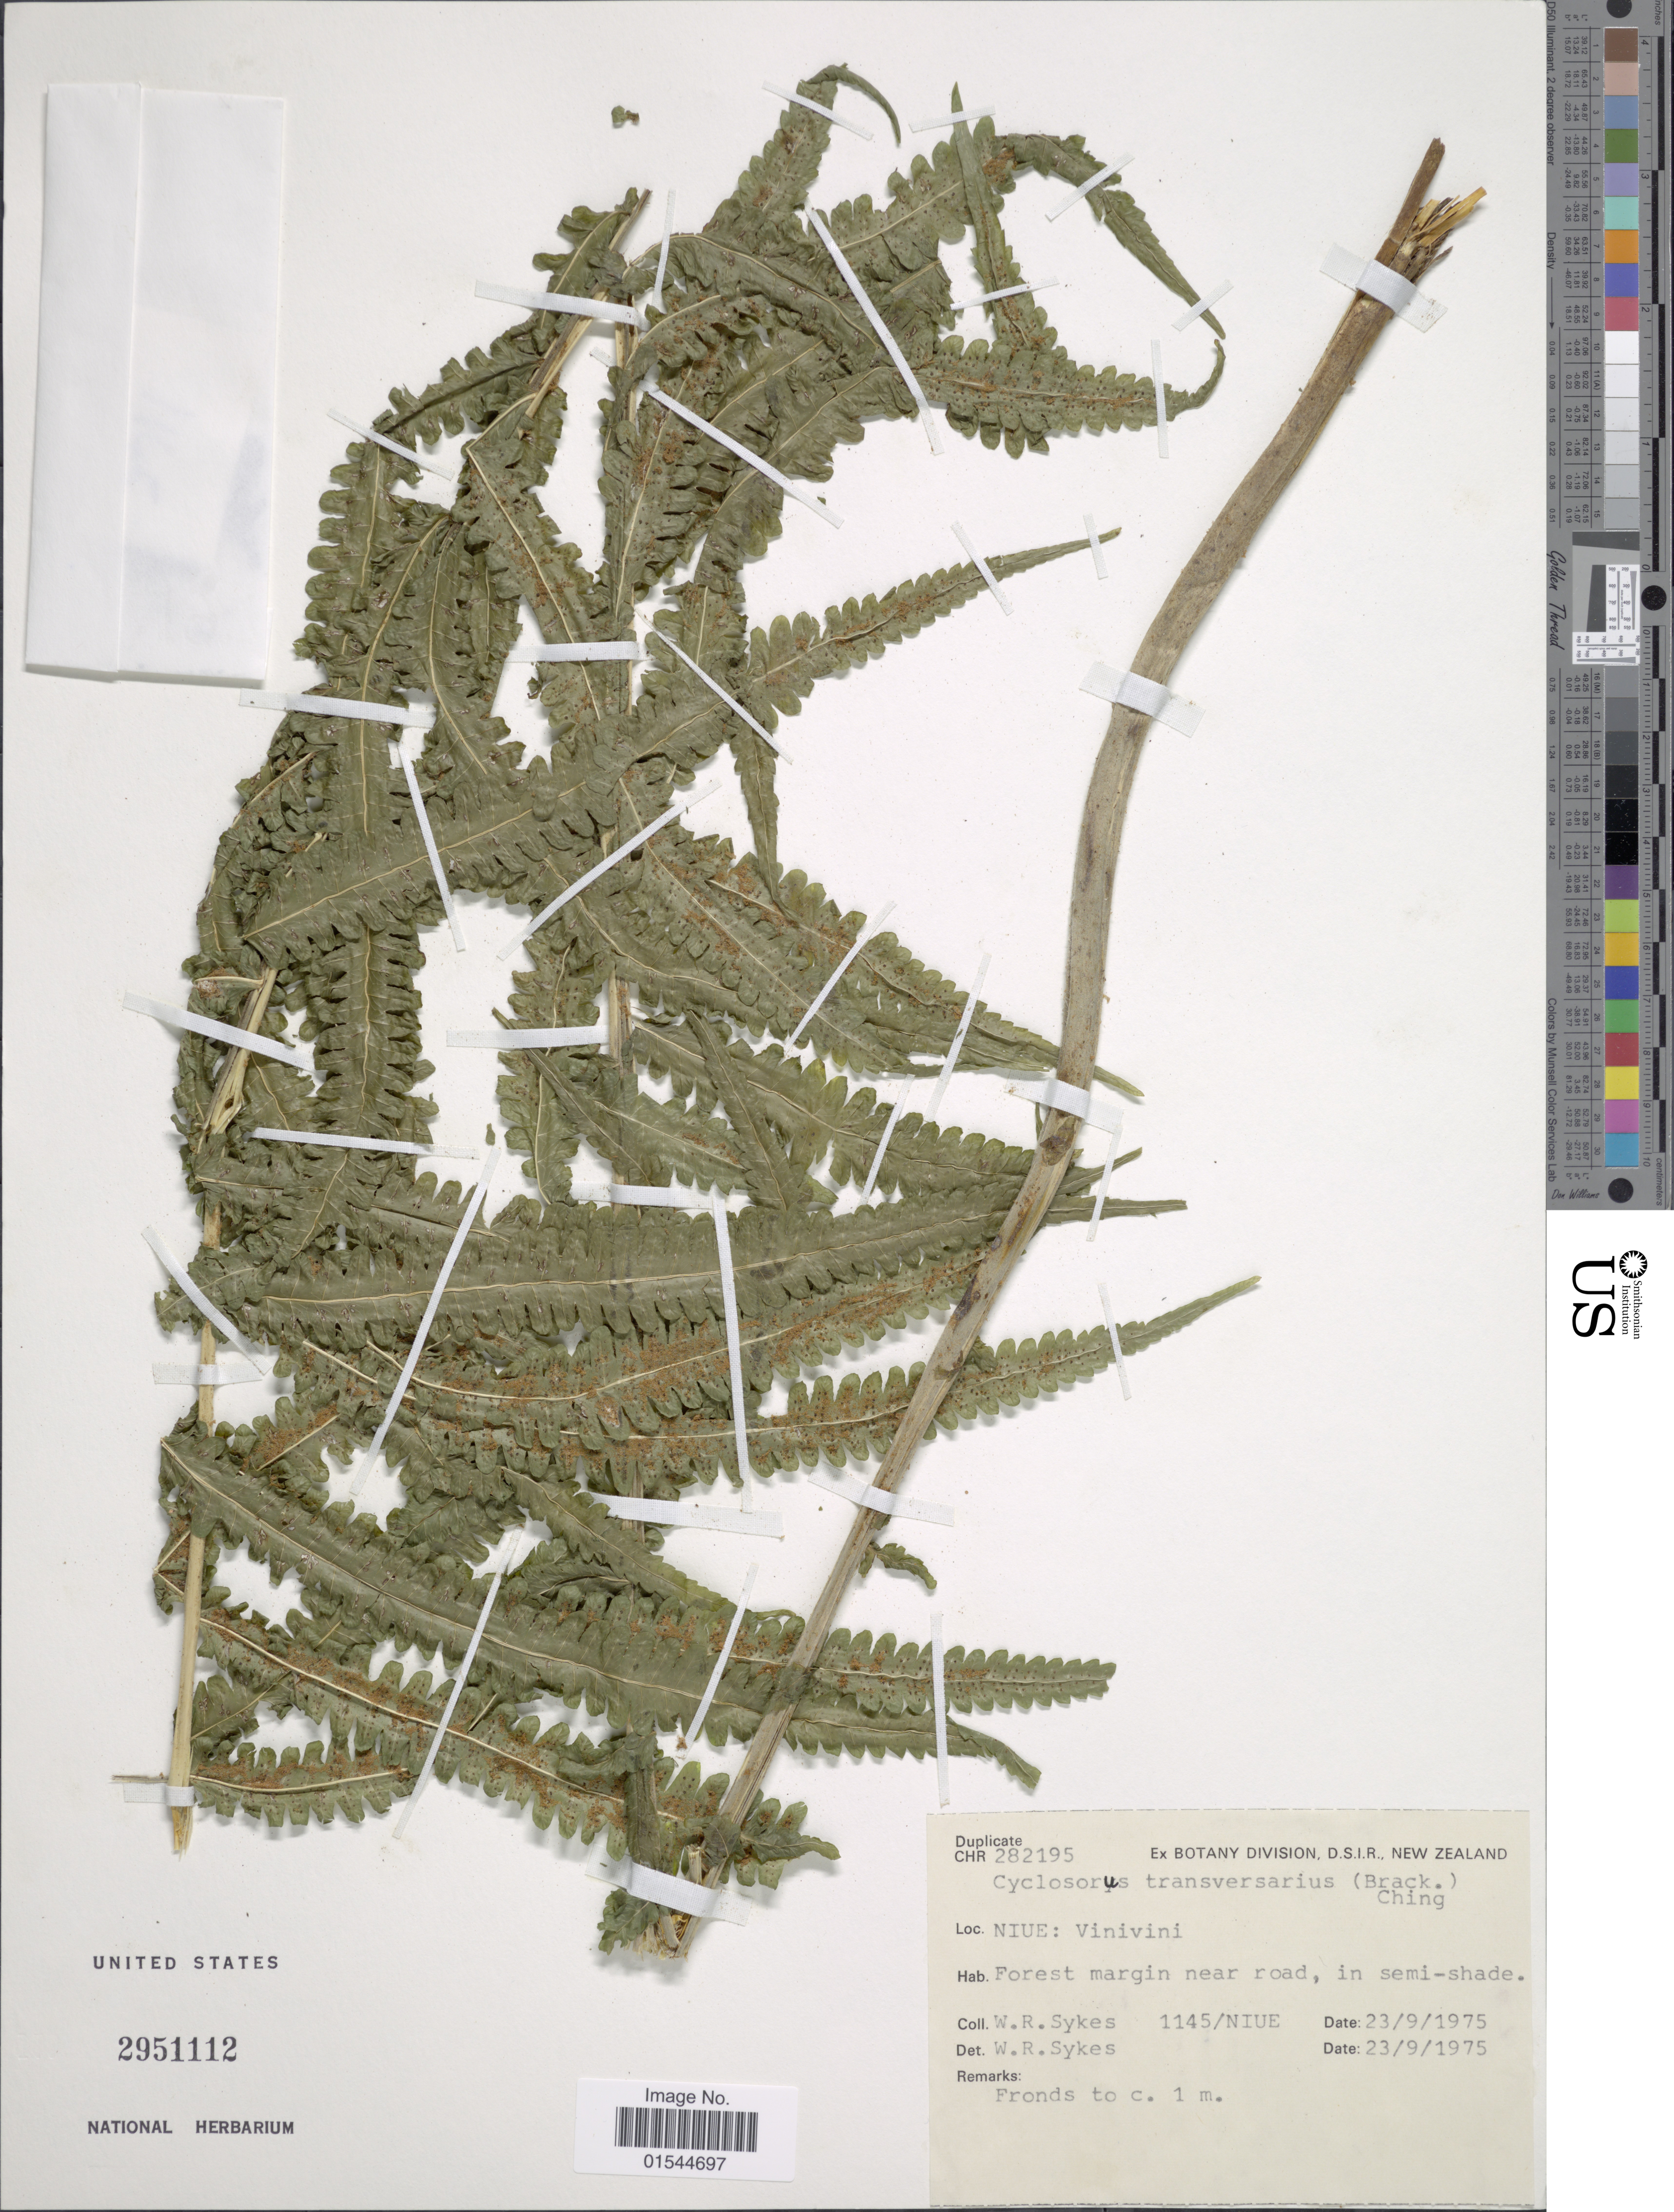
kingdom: Plantae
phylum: Tracheophyta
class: Polypodiopsida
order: Polypodiales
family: Thelypteridaceae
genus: Pneumatopteris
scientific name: Pneumatopteris transversaria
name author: (Brack.) Holttum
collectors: W. R. Sykes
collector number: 1145/NIUE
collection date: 1975-09-23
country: Niue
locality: Niue: Vinivini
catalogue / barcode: US 2951112